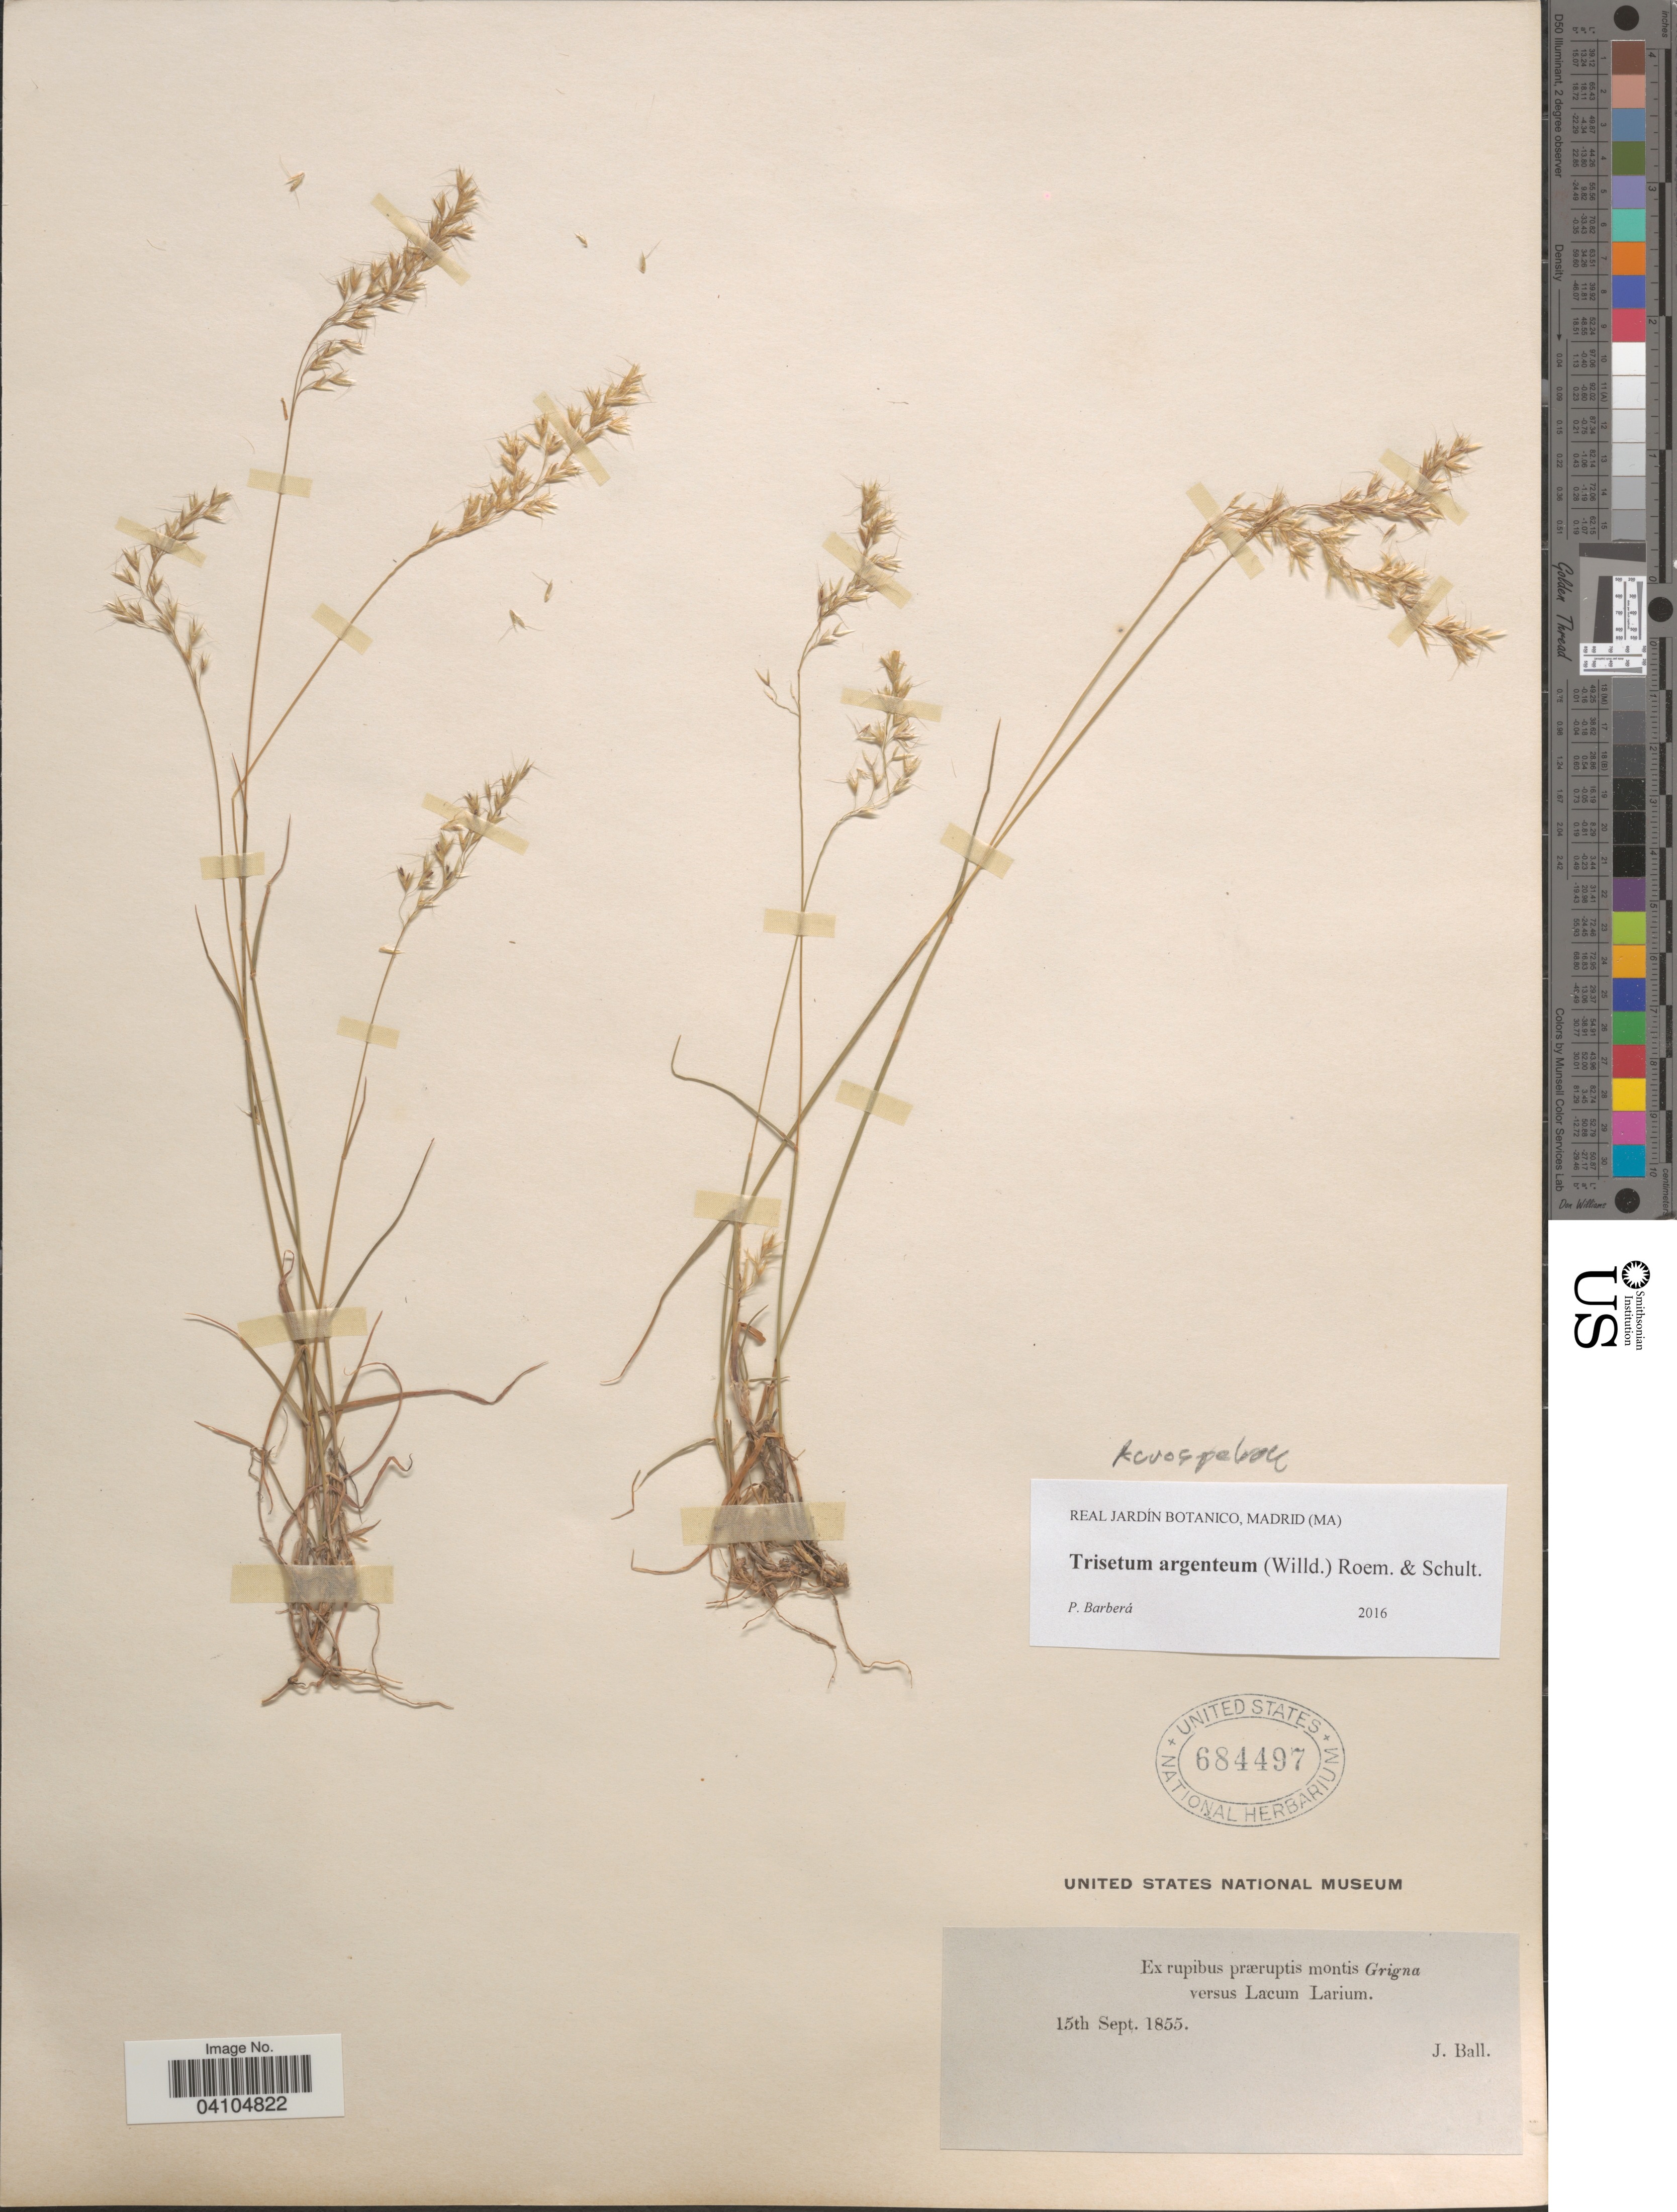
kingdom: Plantae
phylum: Tracheophyta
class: Liliopsida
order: Poales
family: Poaceae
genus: Acrospelion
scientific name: Acrospelion argenteum ined.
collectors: J. Ball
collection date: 1855-09-15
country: Italy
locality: Ex rupibus præruptis montis Grigna versus Lacum Larium.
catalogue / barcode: US 684497